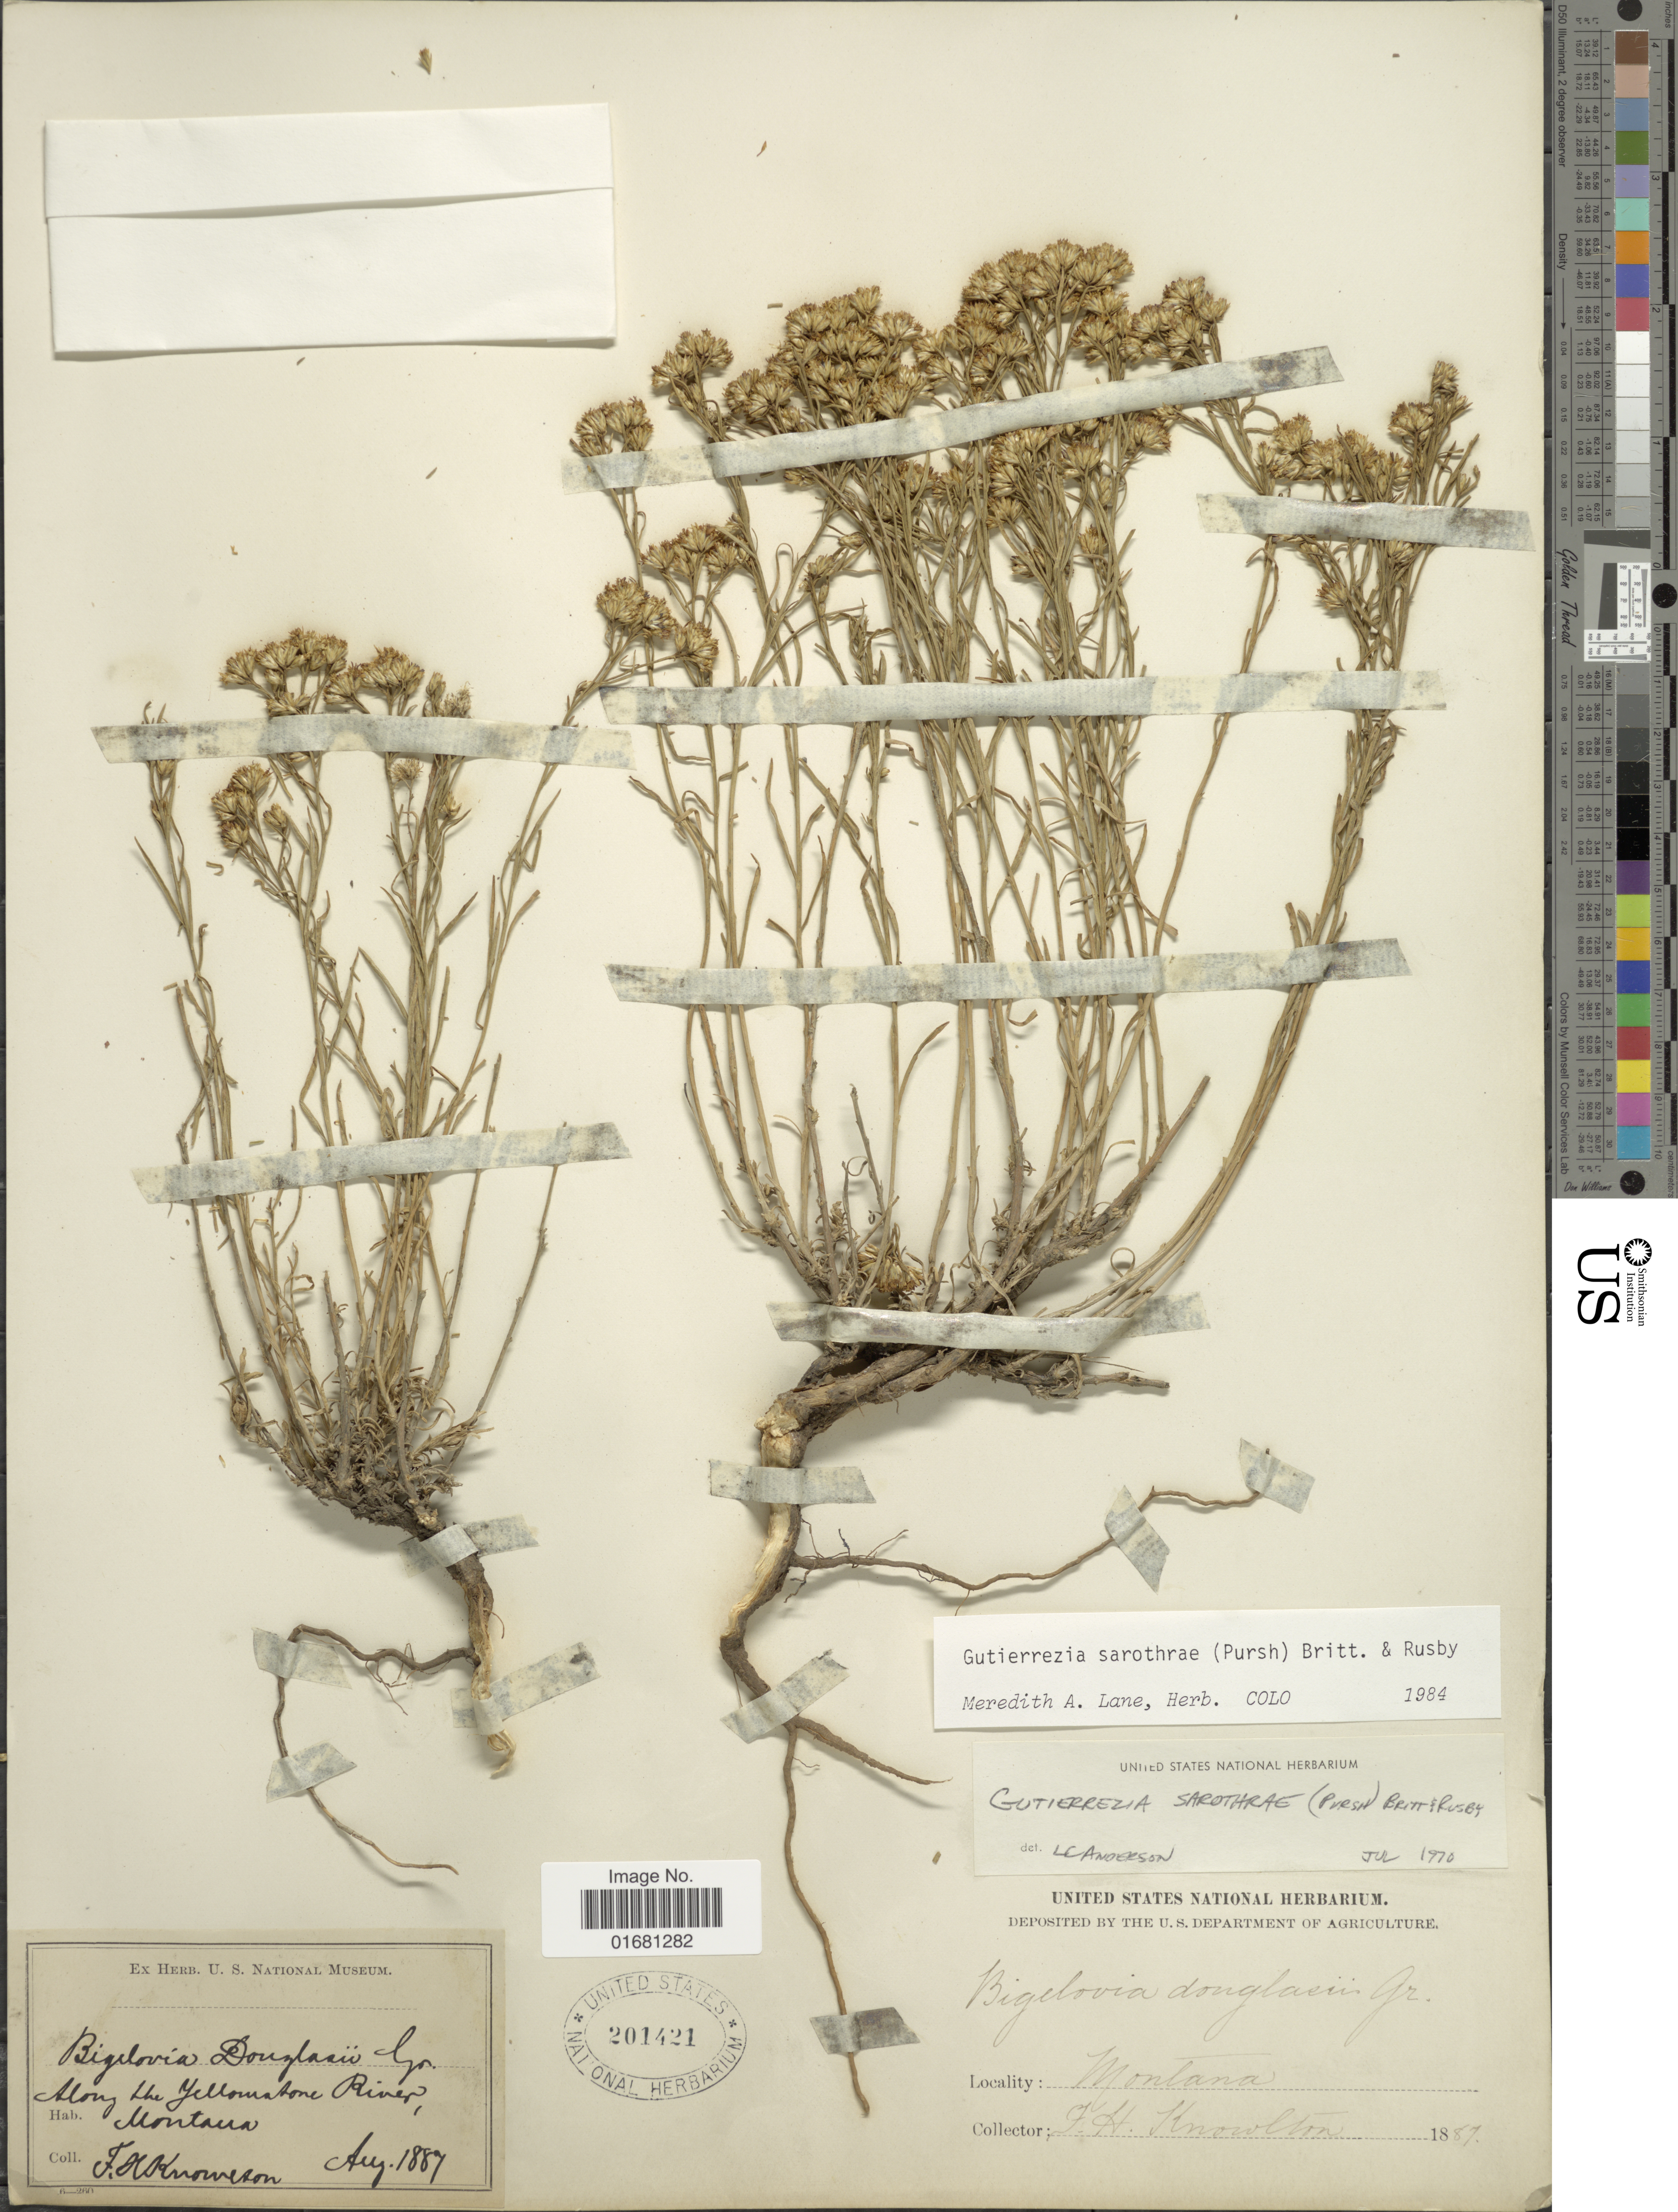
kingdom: Plantae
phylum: Tracheophyta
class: Magnoliopsida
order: Asterales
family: Asteraceae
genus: Gutierrezia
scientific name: Gutierrezia sarothrae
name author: (Pursh) Britton & Rusby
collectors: F. H. Knowlton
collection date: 1887-08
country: United States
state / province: Montana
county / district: Sweet Grass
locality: Along the Yellowstone River, Montana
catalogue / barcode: US 201421